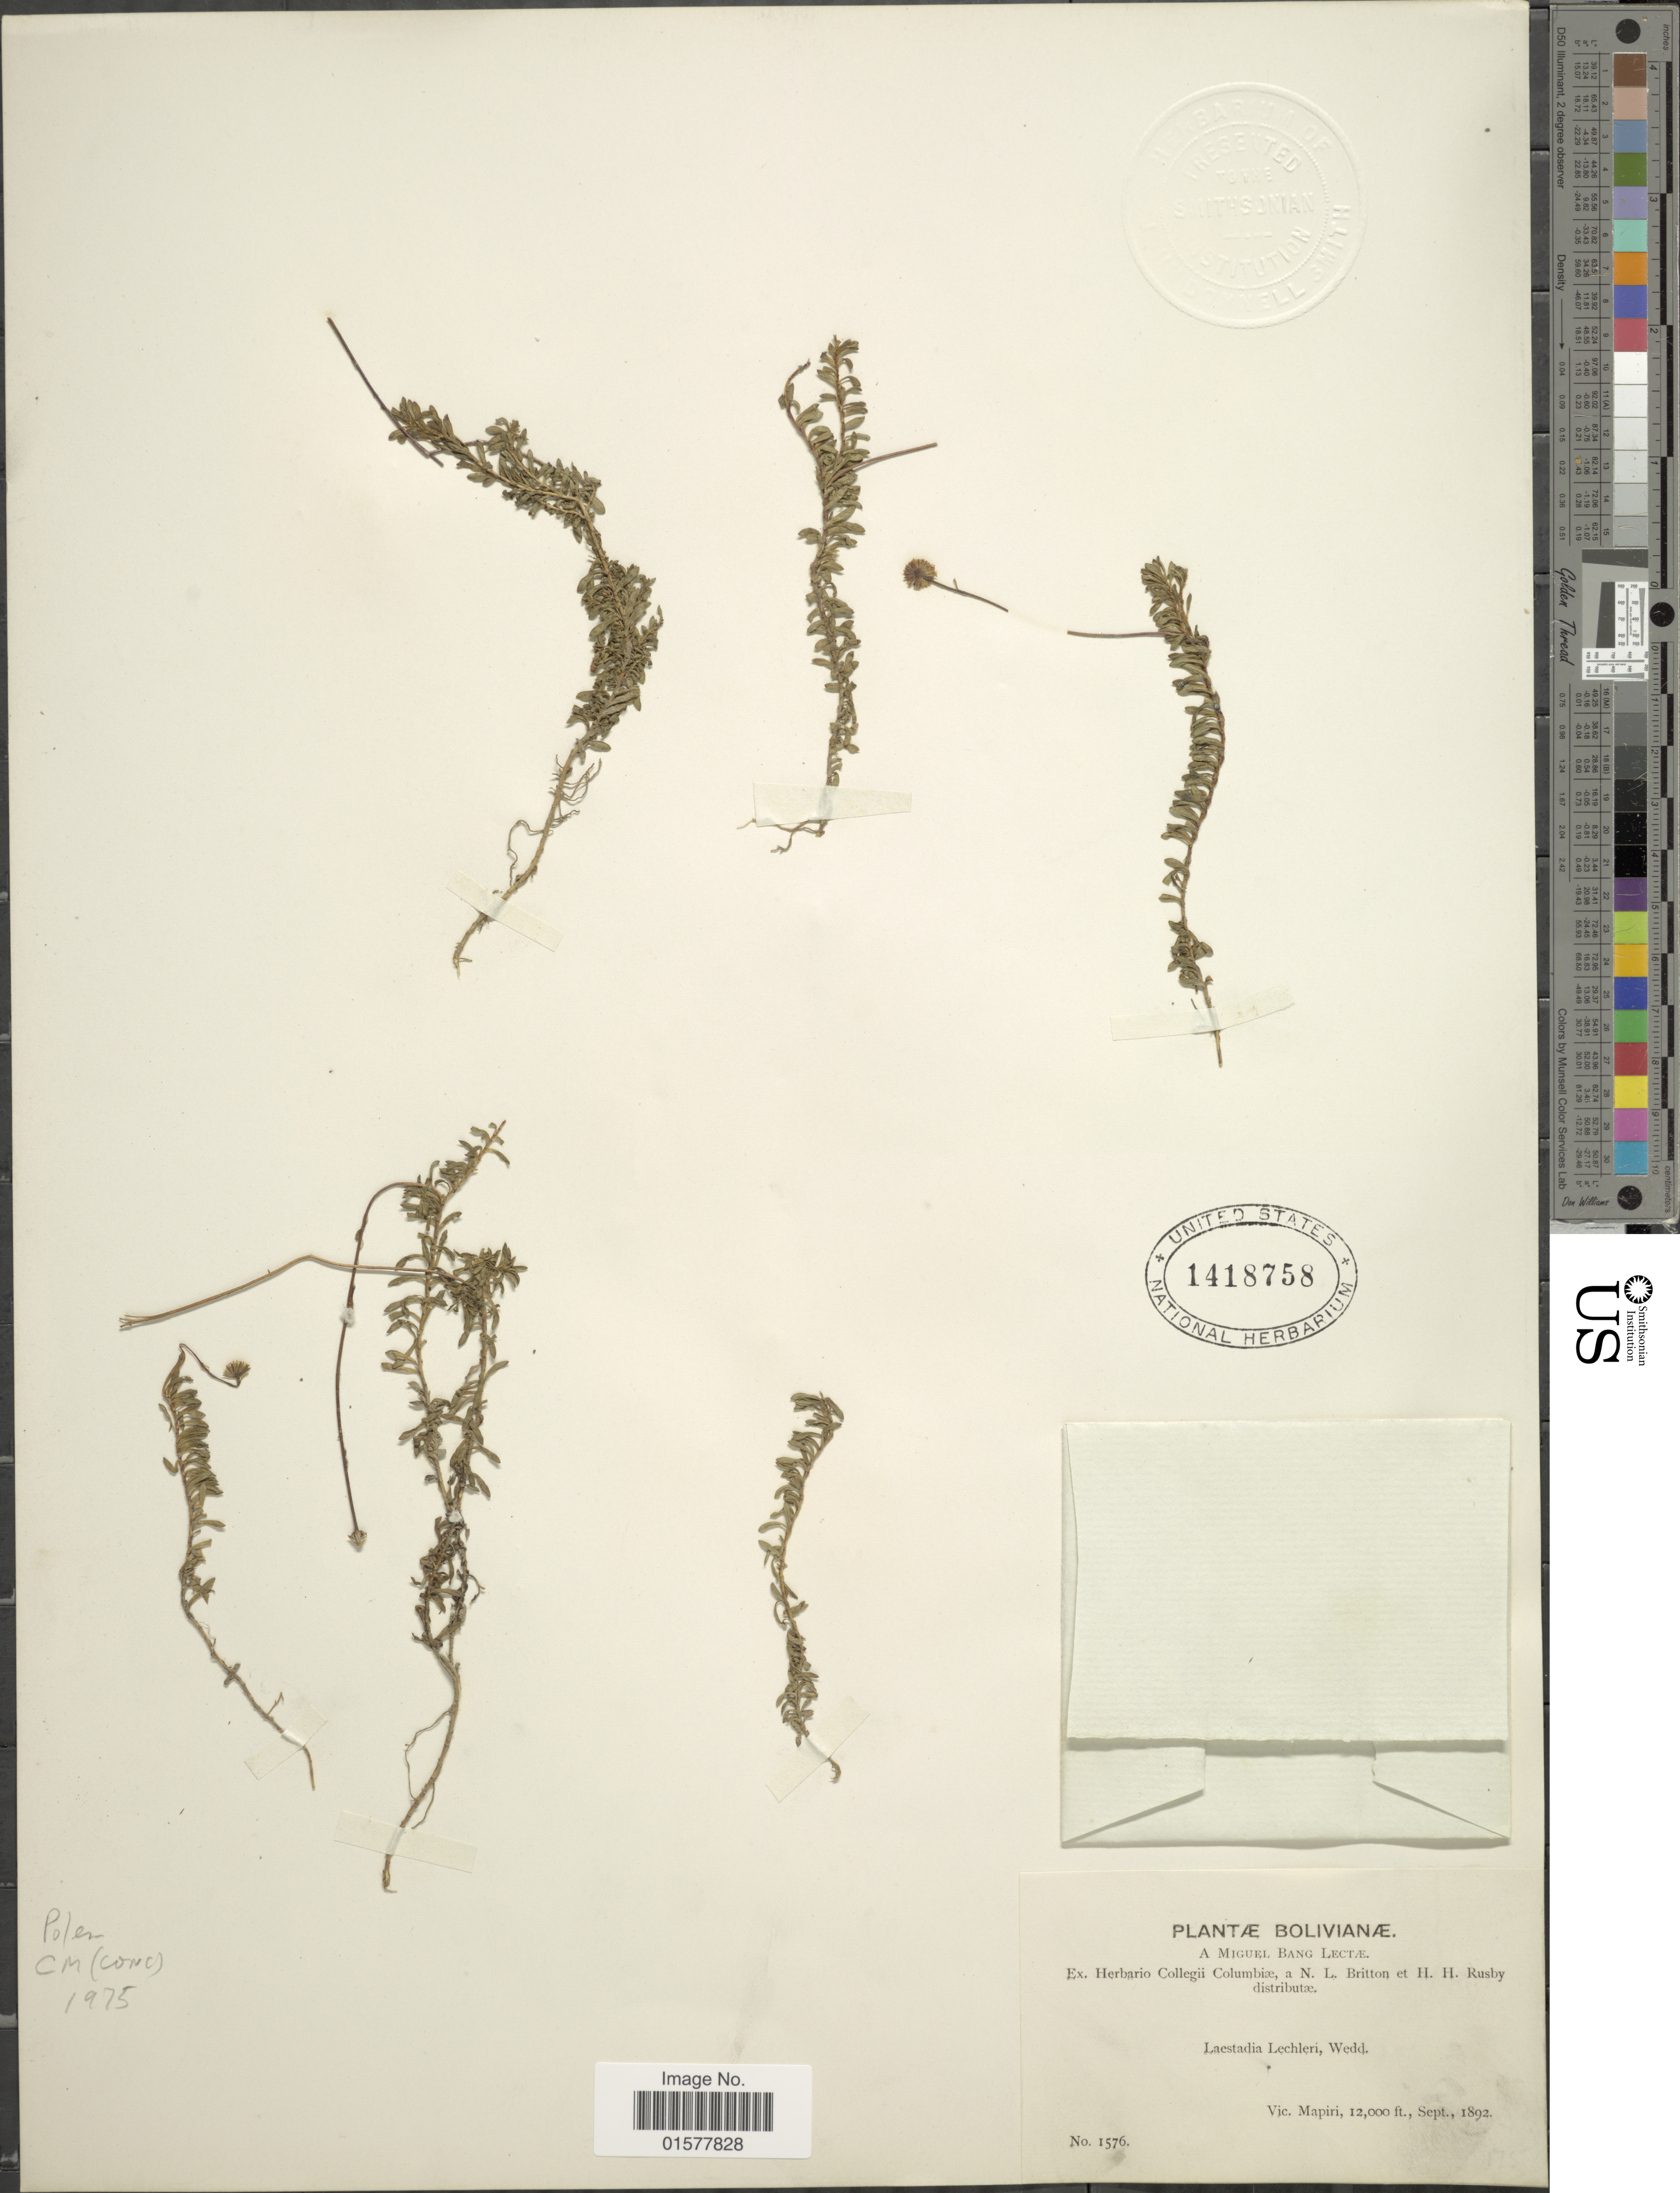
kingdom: Plantae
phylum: Tracheophyta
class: Magnoliopsida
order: Asterales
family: Asteraceae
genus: Laestadia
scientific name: Laestadia lechleria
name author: Sch. Bip. ex Wedd.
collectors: M. Bang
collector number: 1576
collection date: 1892-09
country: Bolivia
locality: Vic. Mapiri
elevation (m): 3658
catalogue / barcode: US 1418758